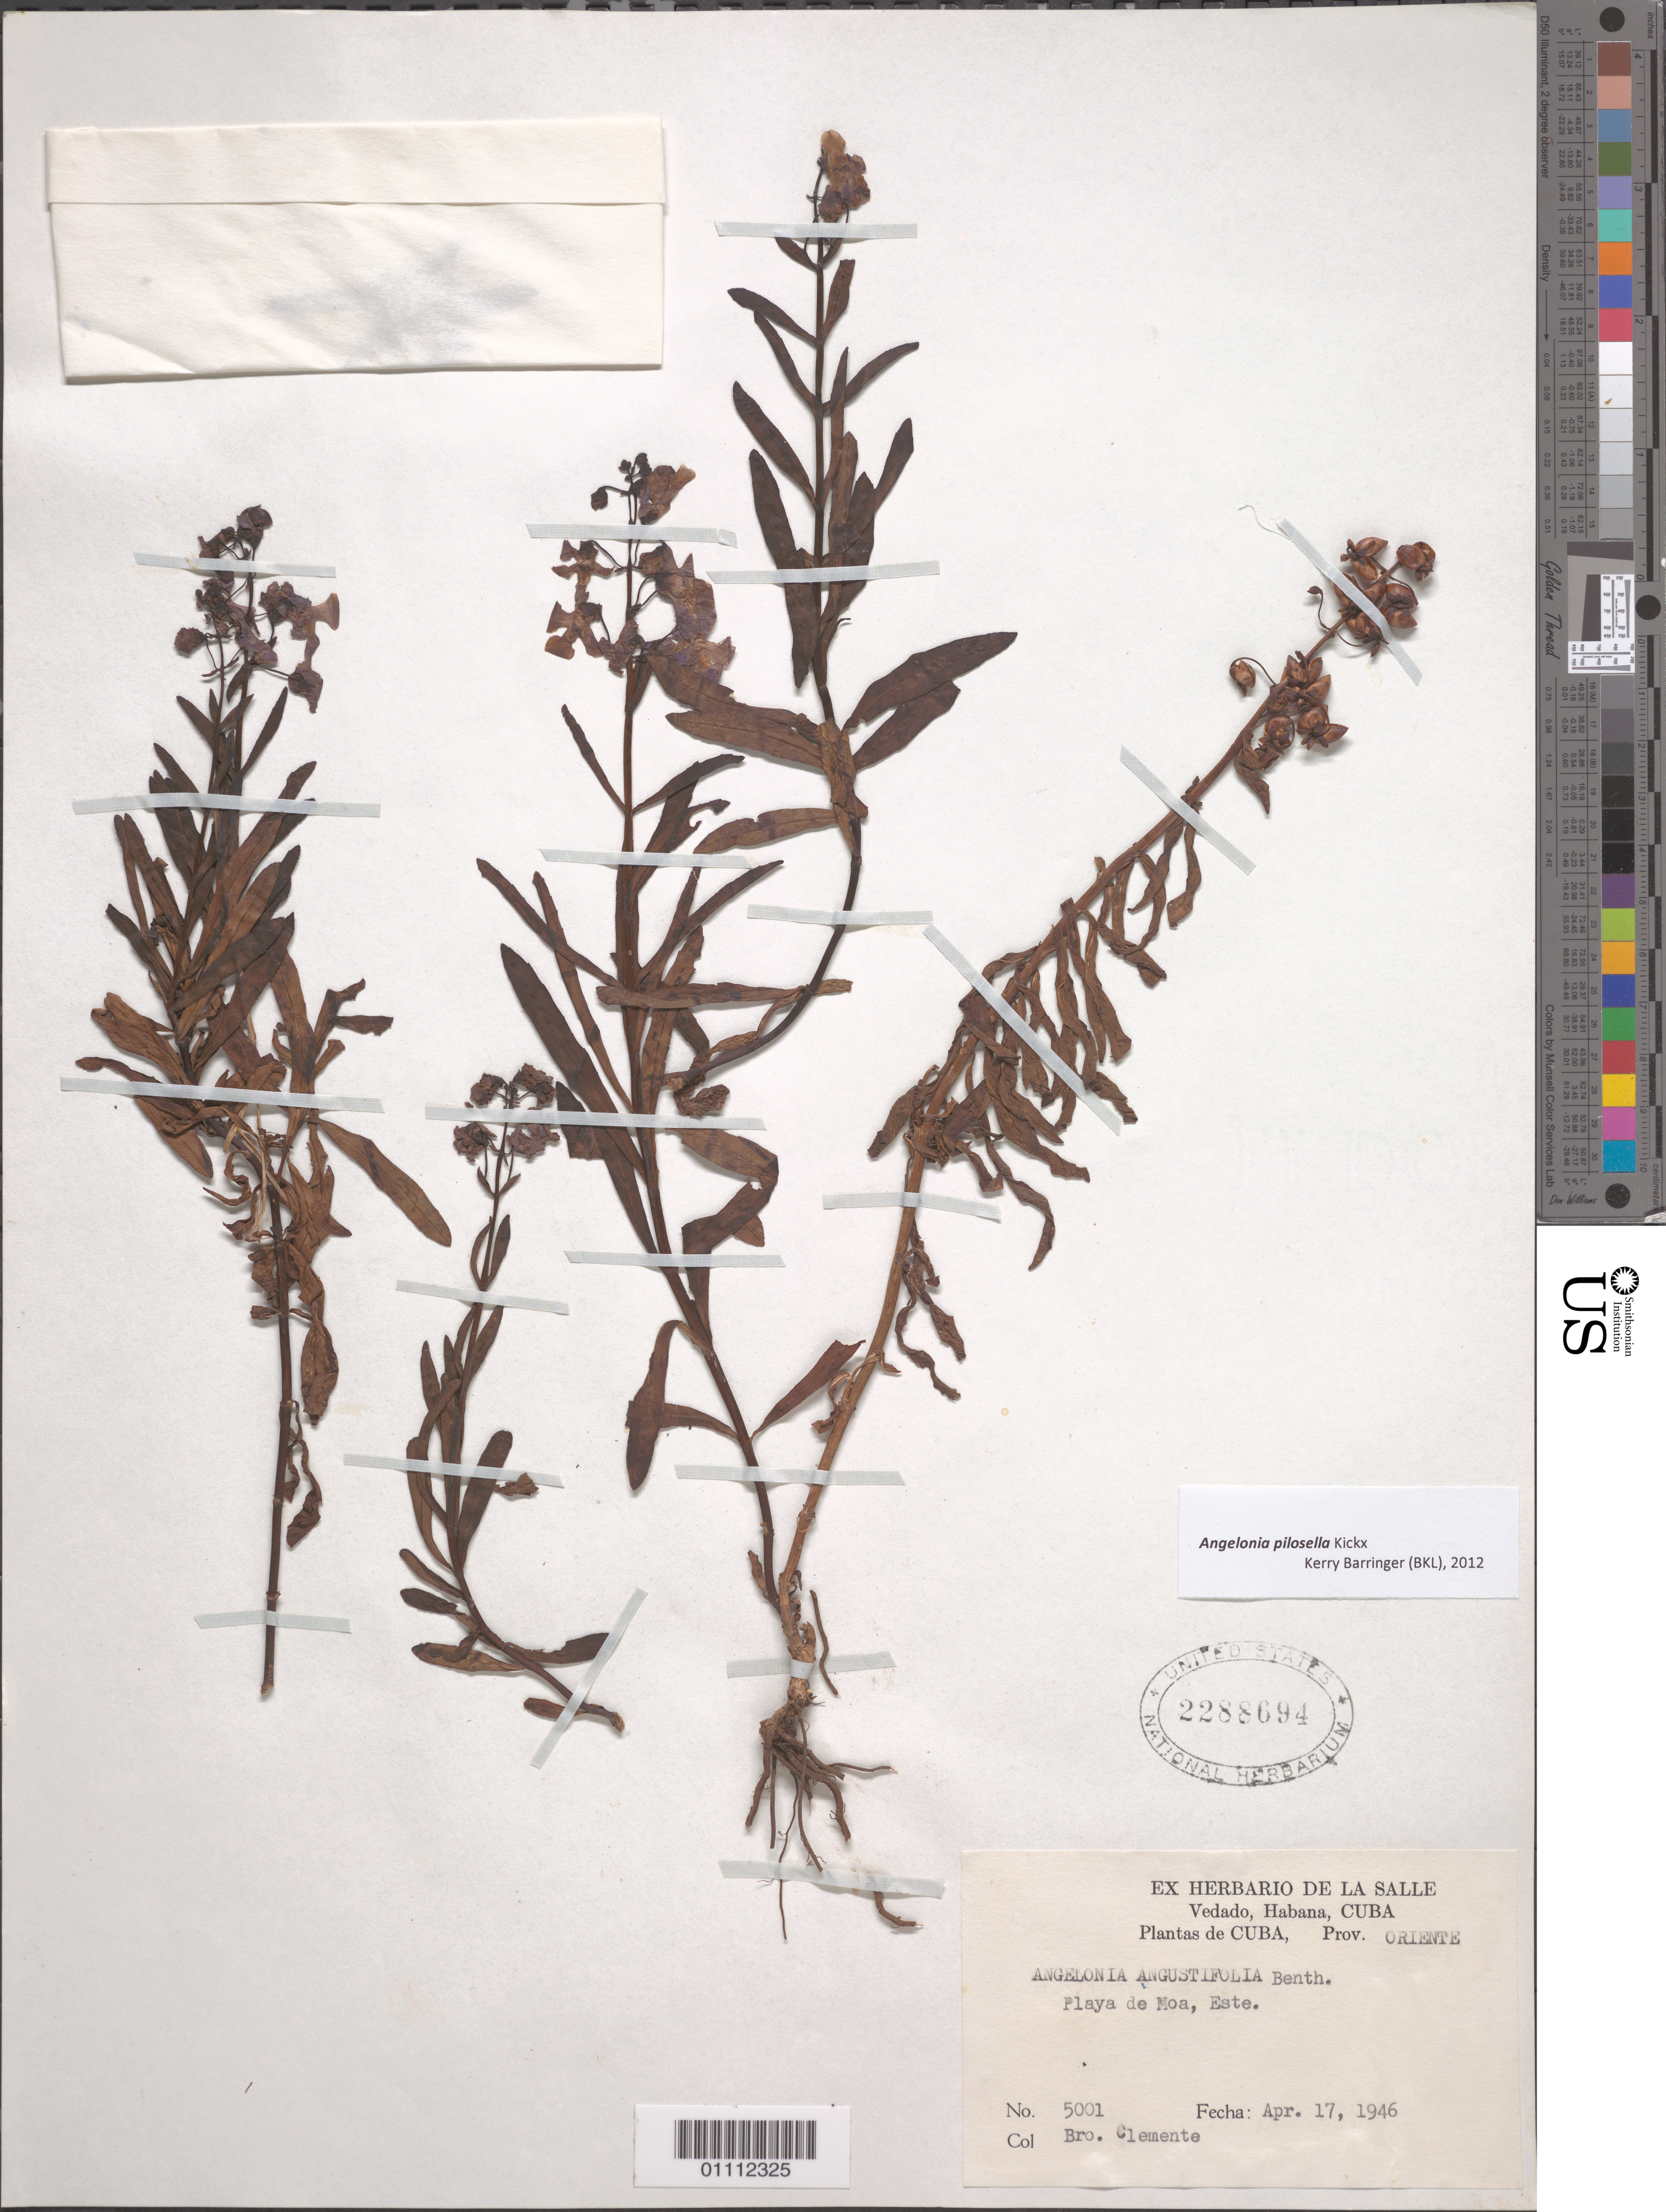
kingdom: Plantae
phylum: Tracheophyta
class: Magnoliopsida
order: Lamiales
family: Plantaginaceae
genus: Angelonia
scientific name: Angelonia pilosella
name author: J. Kickx f.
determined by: Barringer, K.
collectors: Bro. Clemente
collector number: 5001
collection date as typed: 17 Apr 1946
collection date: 1946-04-17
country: Cuba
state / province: Holguín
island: Cuba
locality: Prov Oriente, Playa de Moa, Este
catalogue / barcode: US 2288694